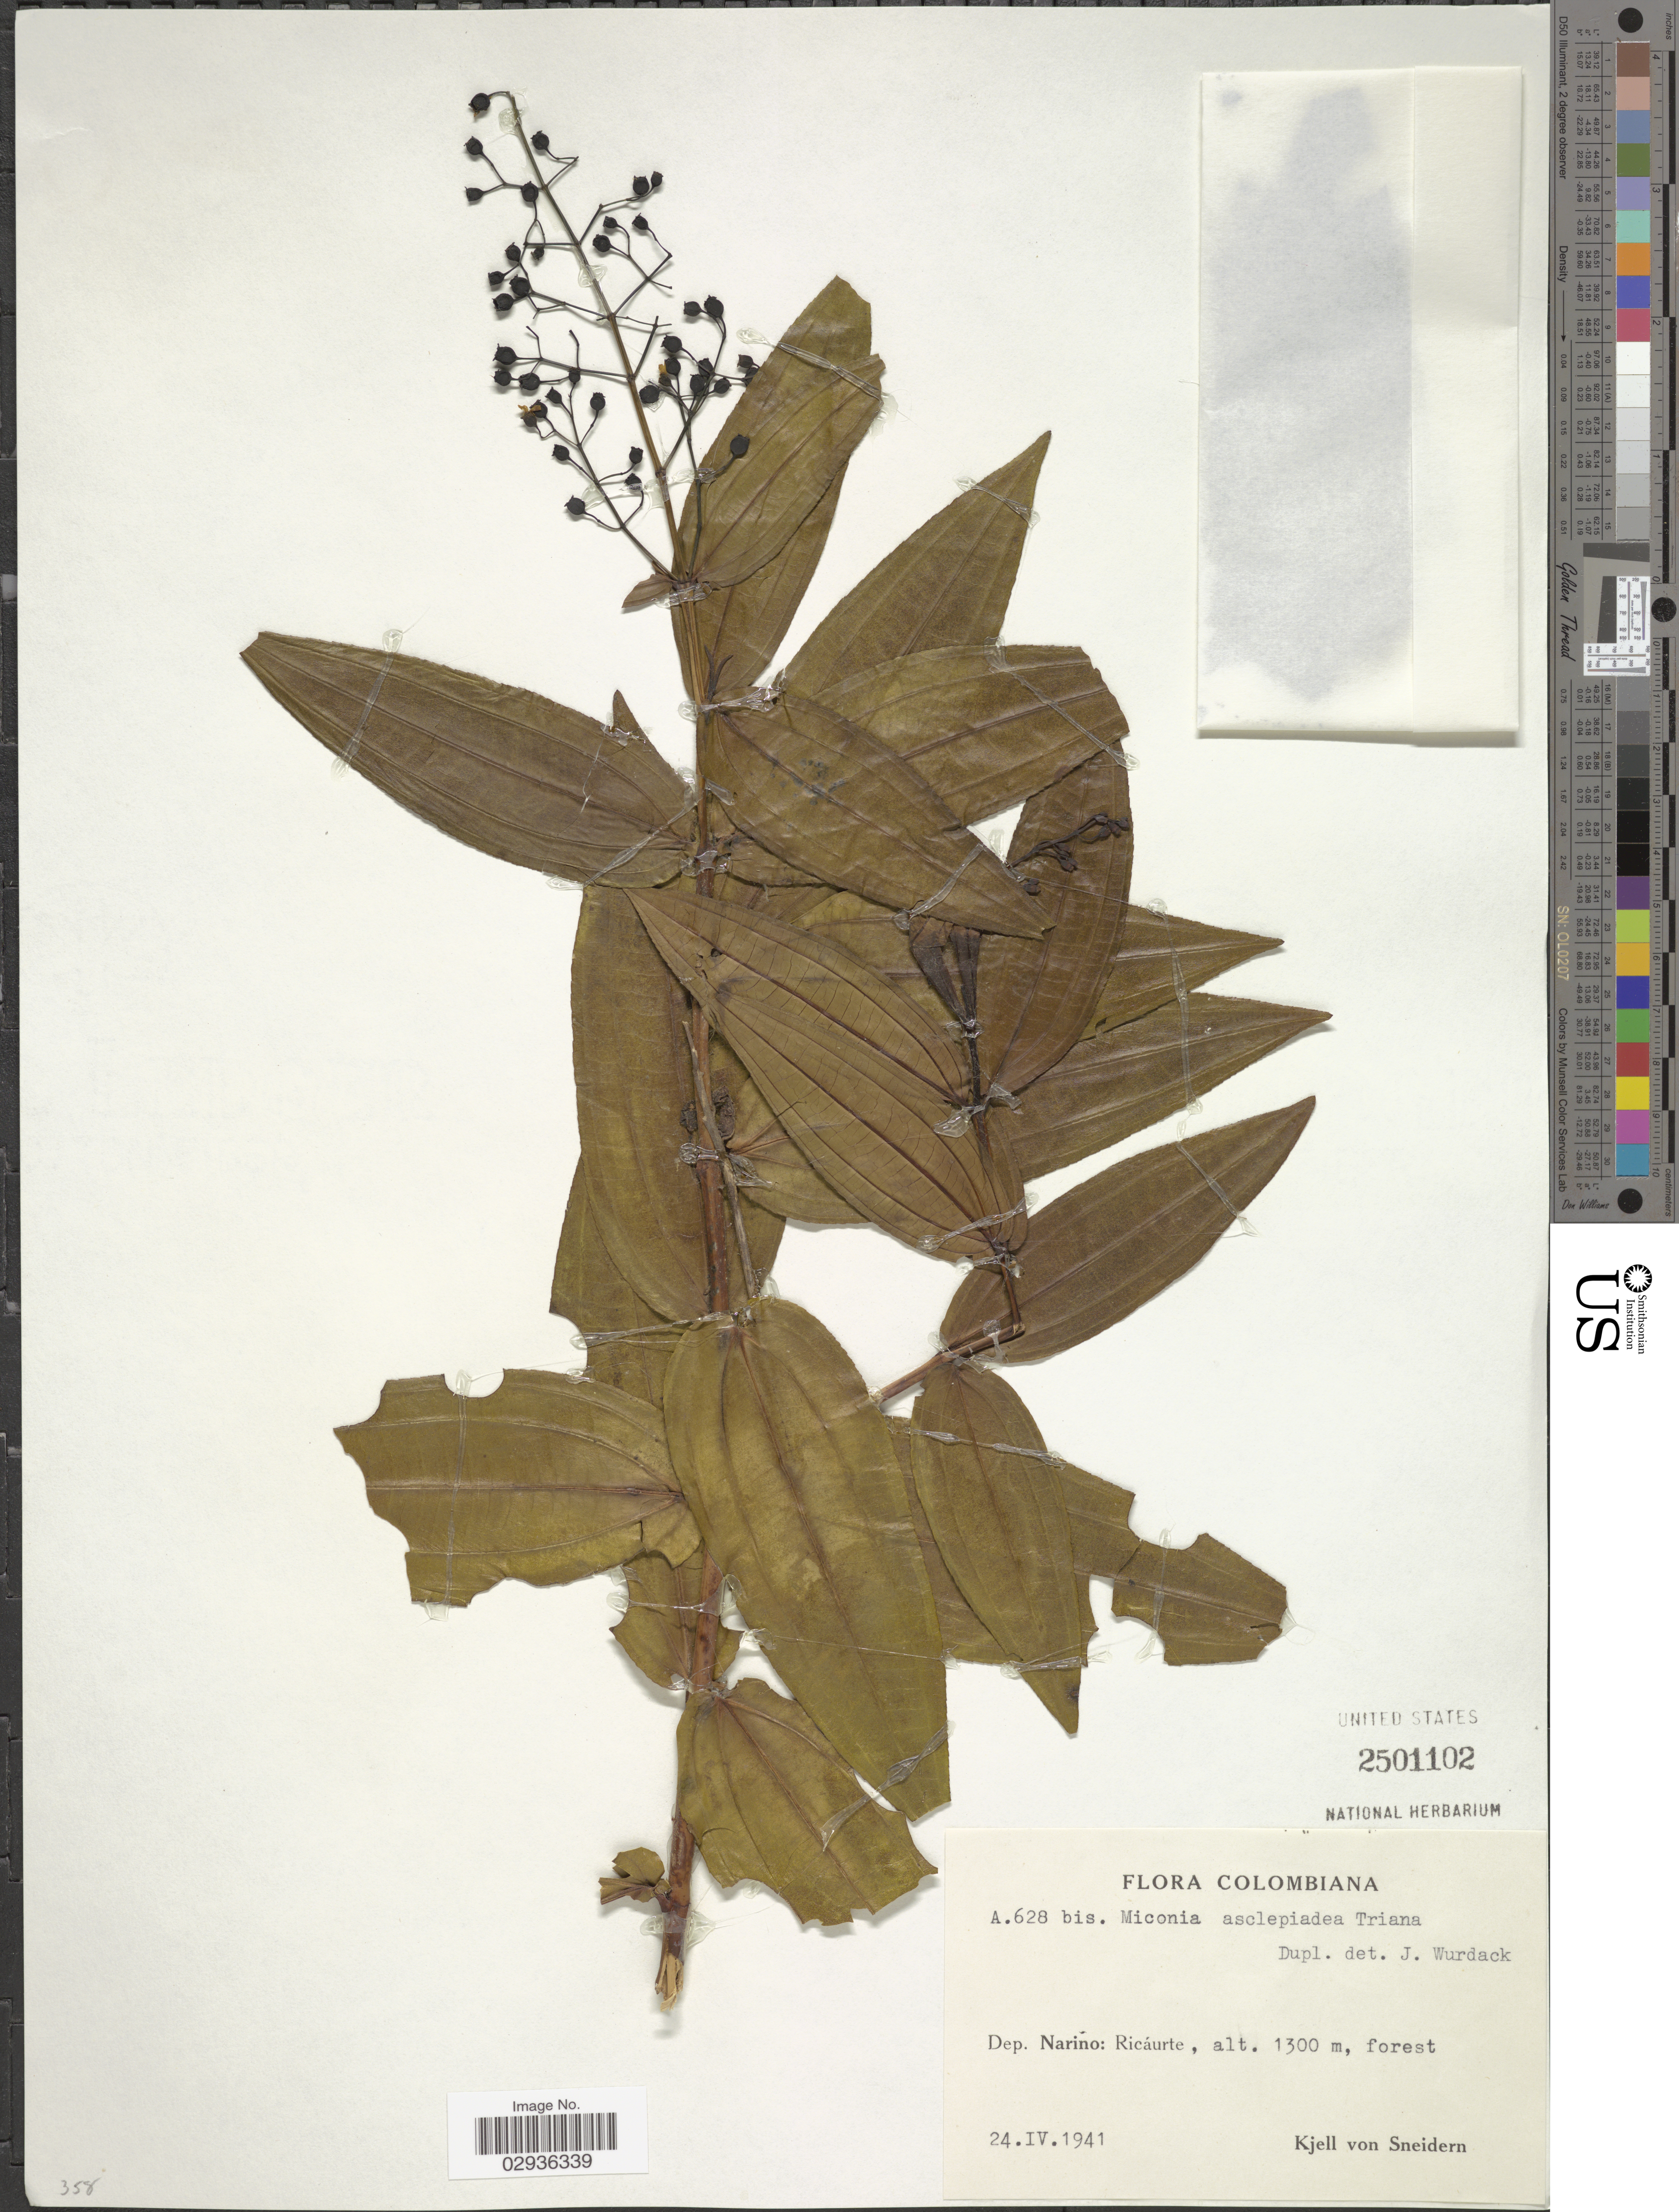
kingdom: Plantae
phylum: Tracheophyta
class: Magnoliopsida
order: Myrtales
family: Melastomataceae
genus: Miconia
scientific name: Miconia asclepiadea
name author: Triana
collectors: K. von Sneidern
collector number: A628 bis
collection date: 1941-04-24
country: Colombia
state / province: Nariño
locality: Dep. Nariño: Ricáurte.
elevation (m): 1300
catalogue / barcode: US 2501102